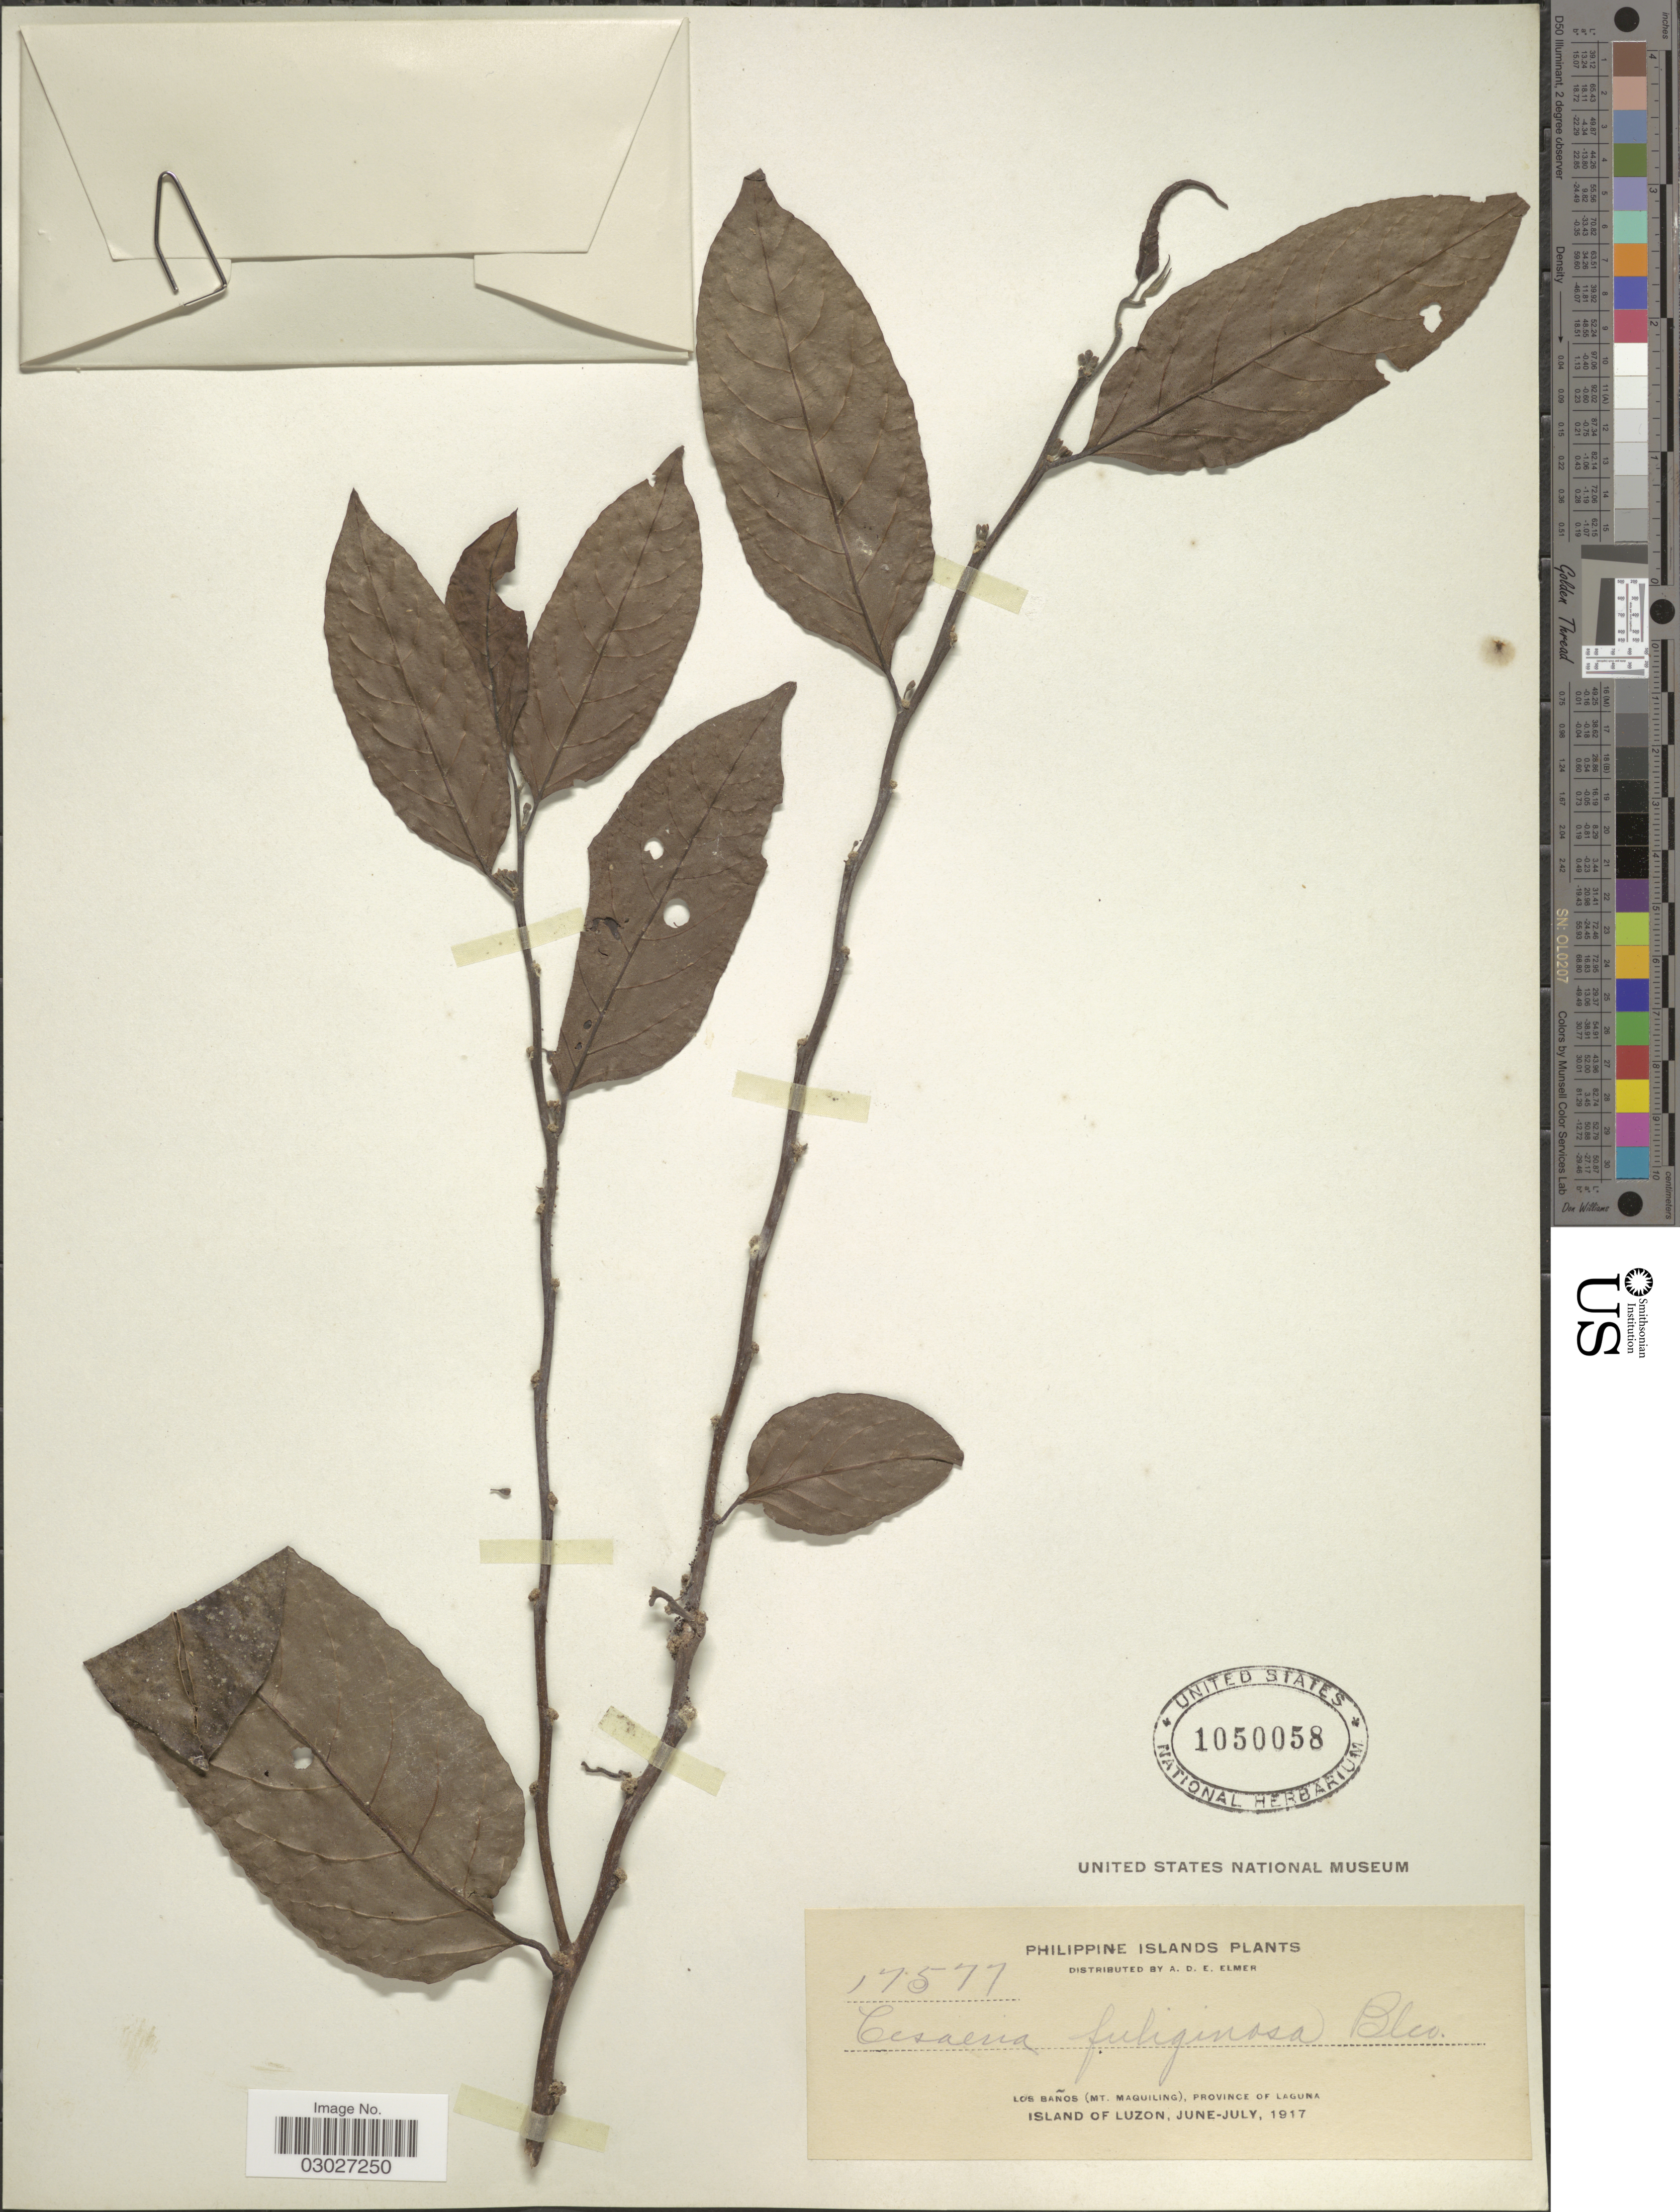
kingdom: Plantae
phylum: Tracheophyta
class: Magnoliopsida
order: Malpighiales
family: Salicaceae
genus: Casearia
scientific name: Casearia fuliginosa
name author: (Blanco) Blanco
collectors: A. D. E. Elmer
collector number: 17577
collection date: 1917-06/1917-07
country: Philippines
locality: Philippine Islands, Los Baños (Mt. Maquiling), Province of Laguna, Island of Luzon.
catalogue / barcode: US 1050058